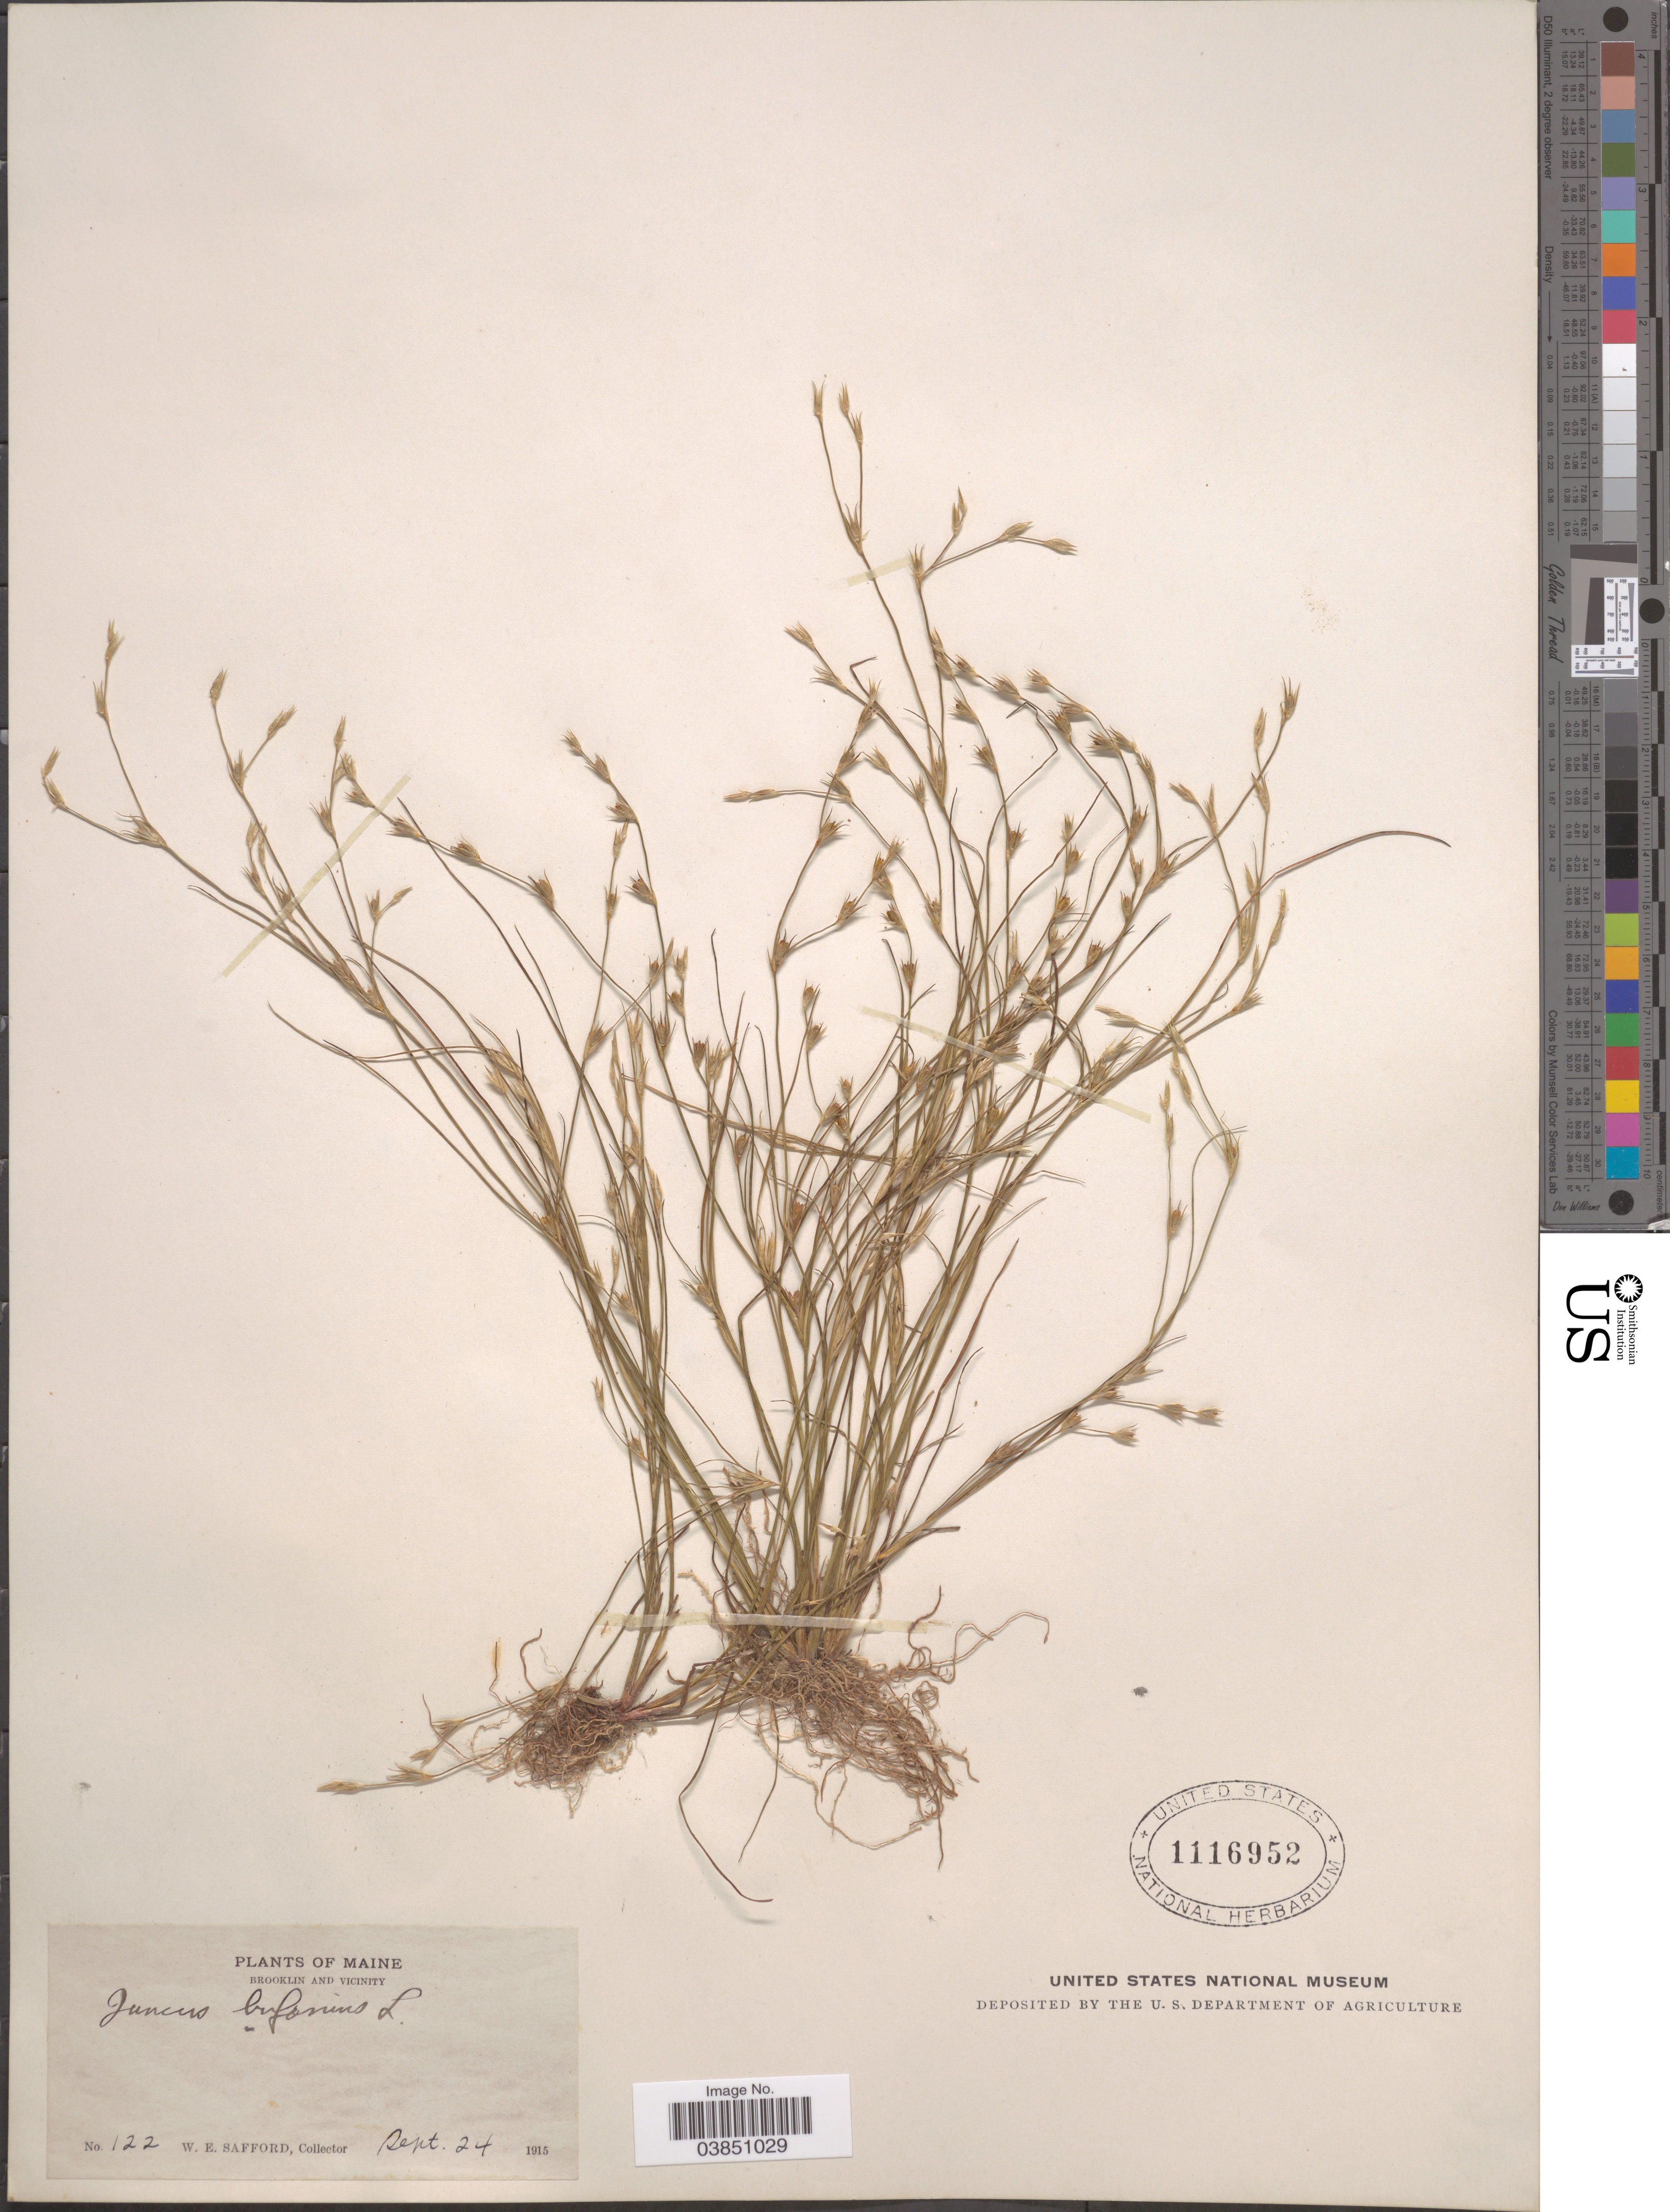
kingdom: Plantae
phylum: Tracheophyta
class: Liliopsida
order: Poales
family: Juncaceae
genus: Juncus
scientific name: Juncus bufonius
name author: L.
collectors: W. E. Safford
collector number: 122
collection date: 1915-09-24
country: United States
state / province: Maine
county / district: Hancock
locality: Brooklin and Vicinity.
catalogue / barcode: US 1116952